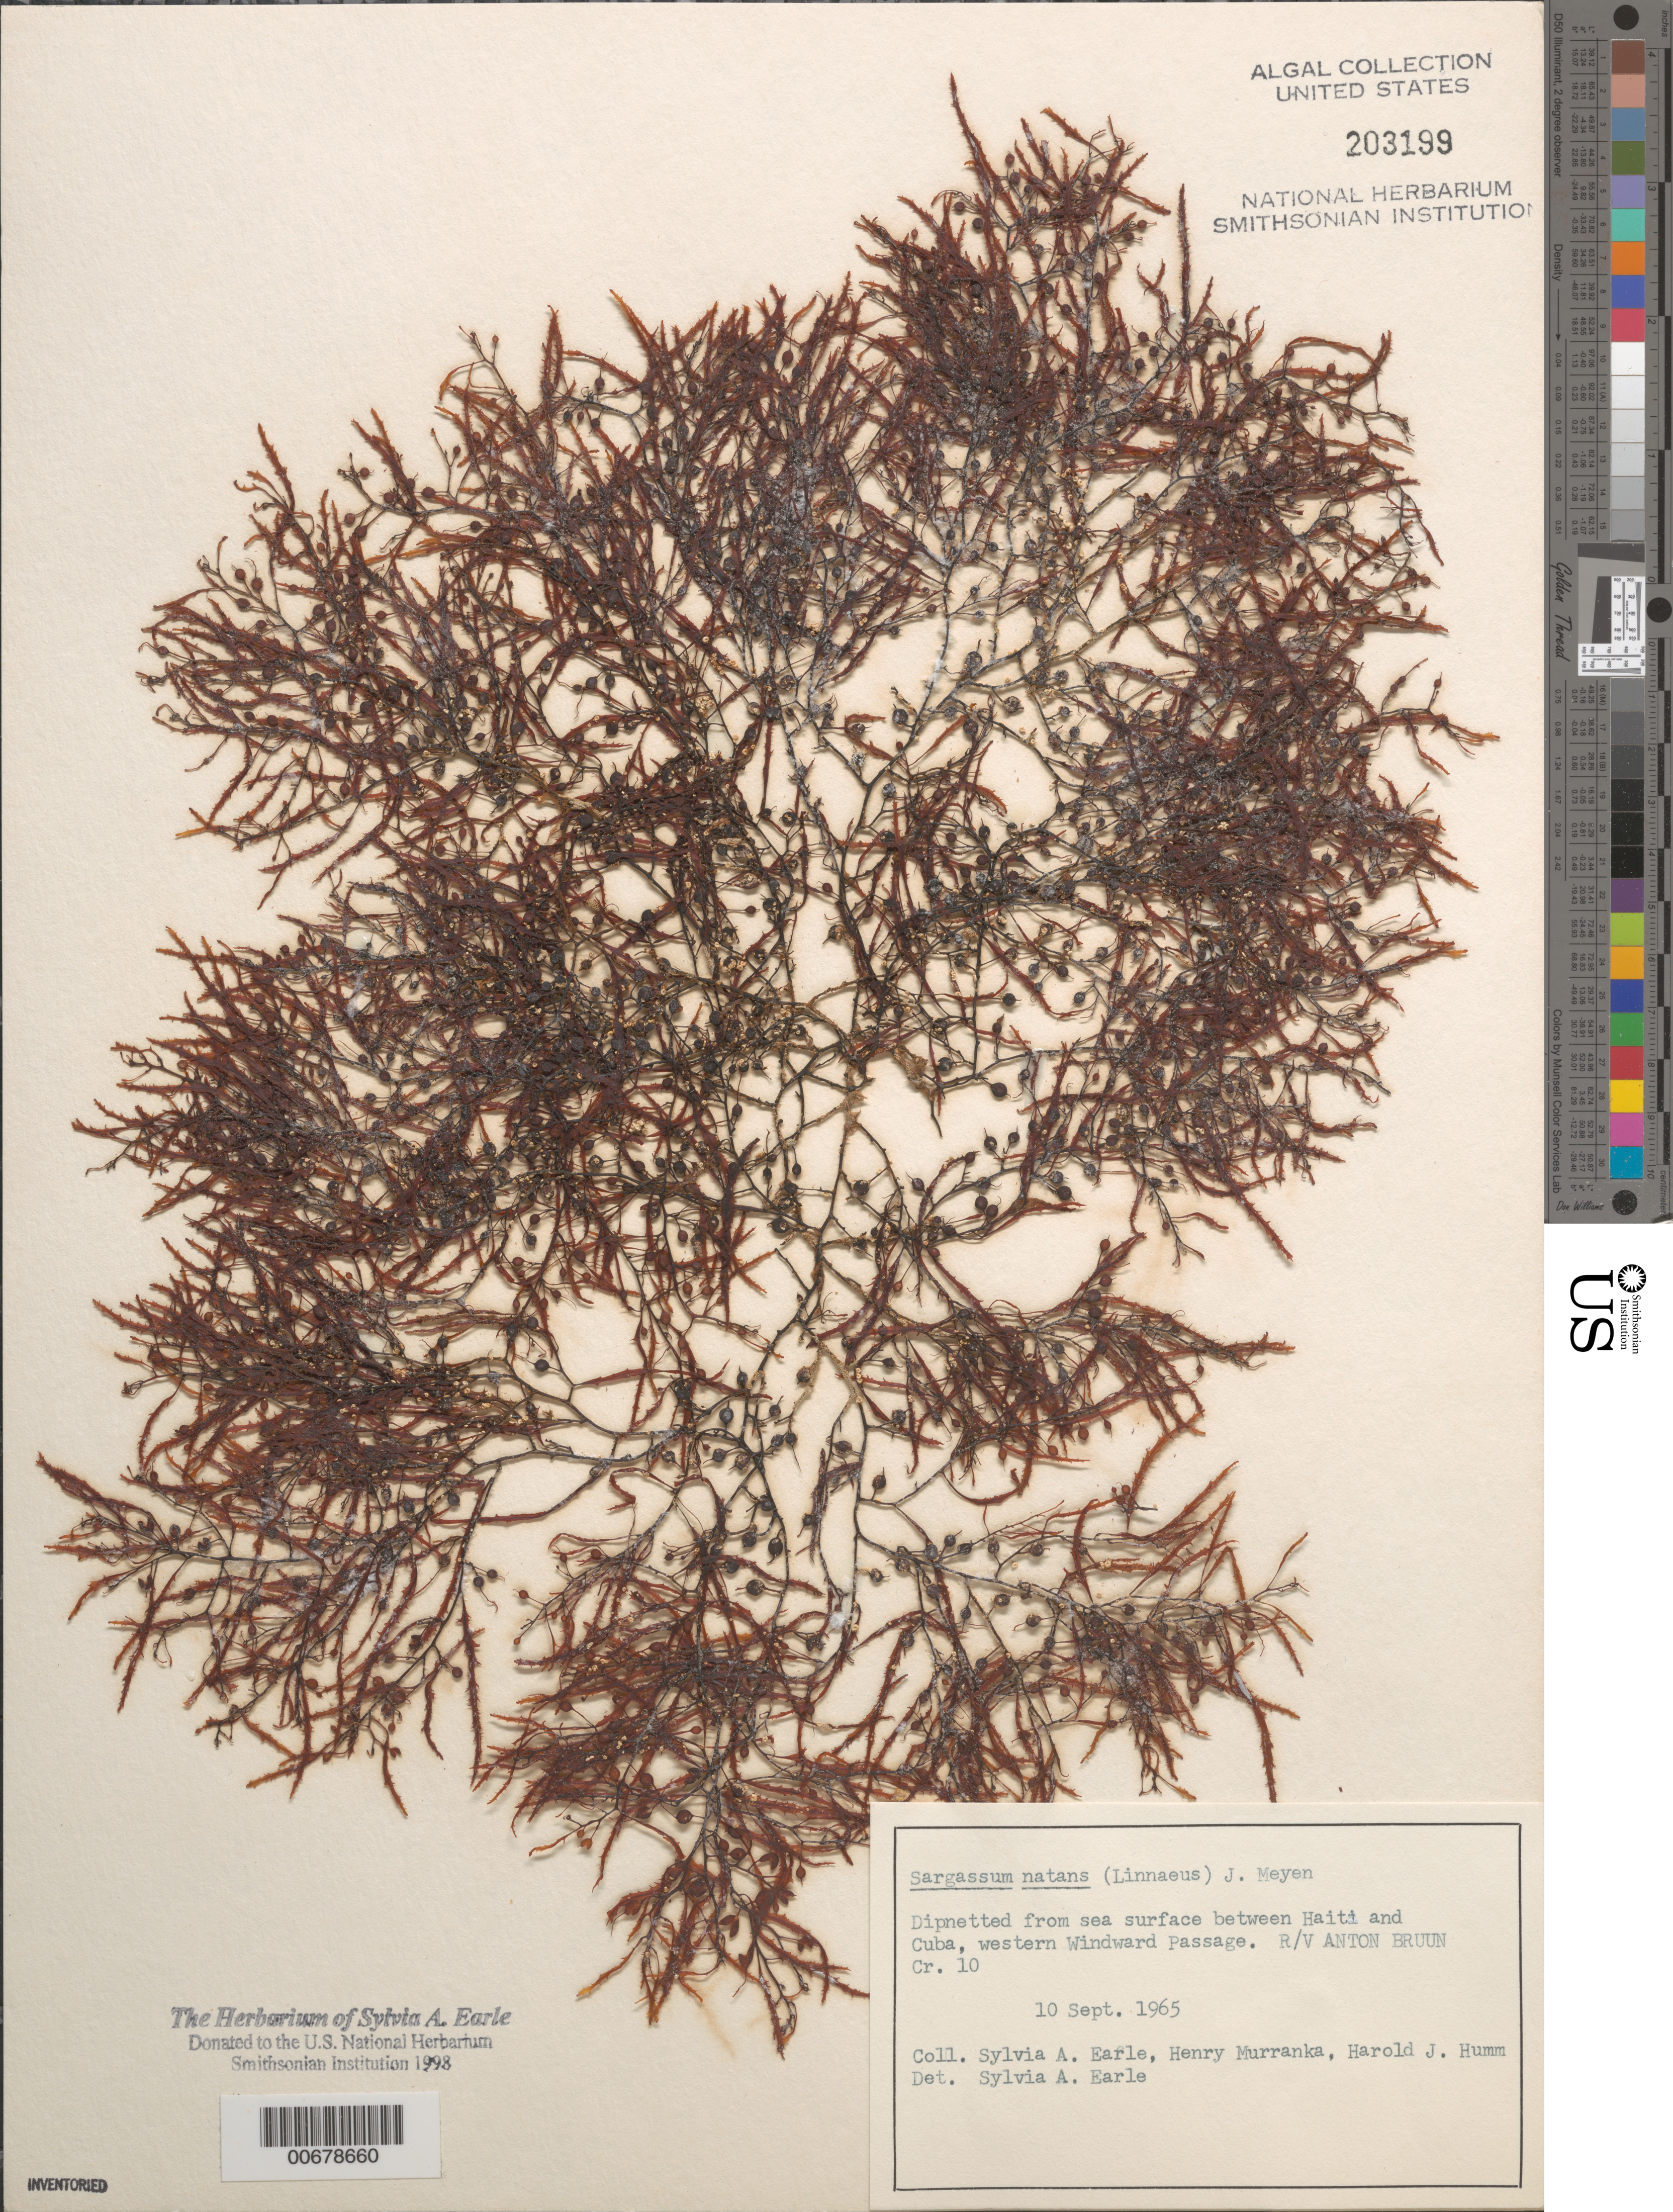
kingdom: Chromista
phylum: Ochrophyta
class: Phaeophyceae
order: Fucales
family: Sargassaceae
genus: Sargassum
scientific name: Sargassum natans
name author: (L.) Gaillon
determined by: Earle, S. A.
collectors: H. Murranka, S. A. Earle & H. J. Humm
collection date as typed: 10 Sep 1965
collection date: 1965-09-10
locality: Western Windward Passage between Haiti and Cuba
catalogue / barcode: US 203199